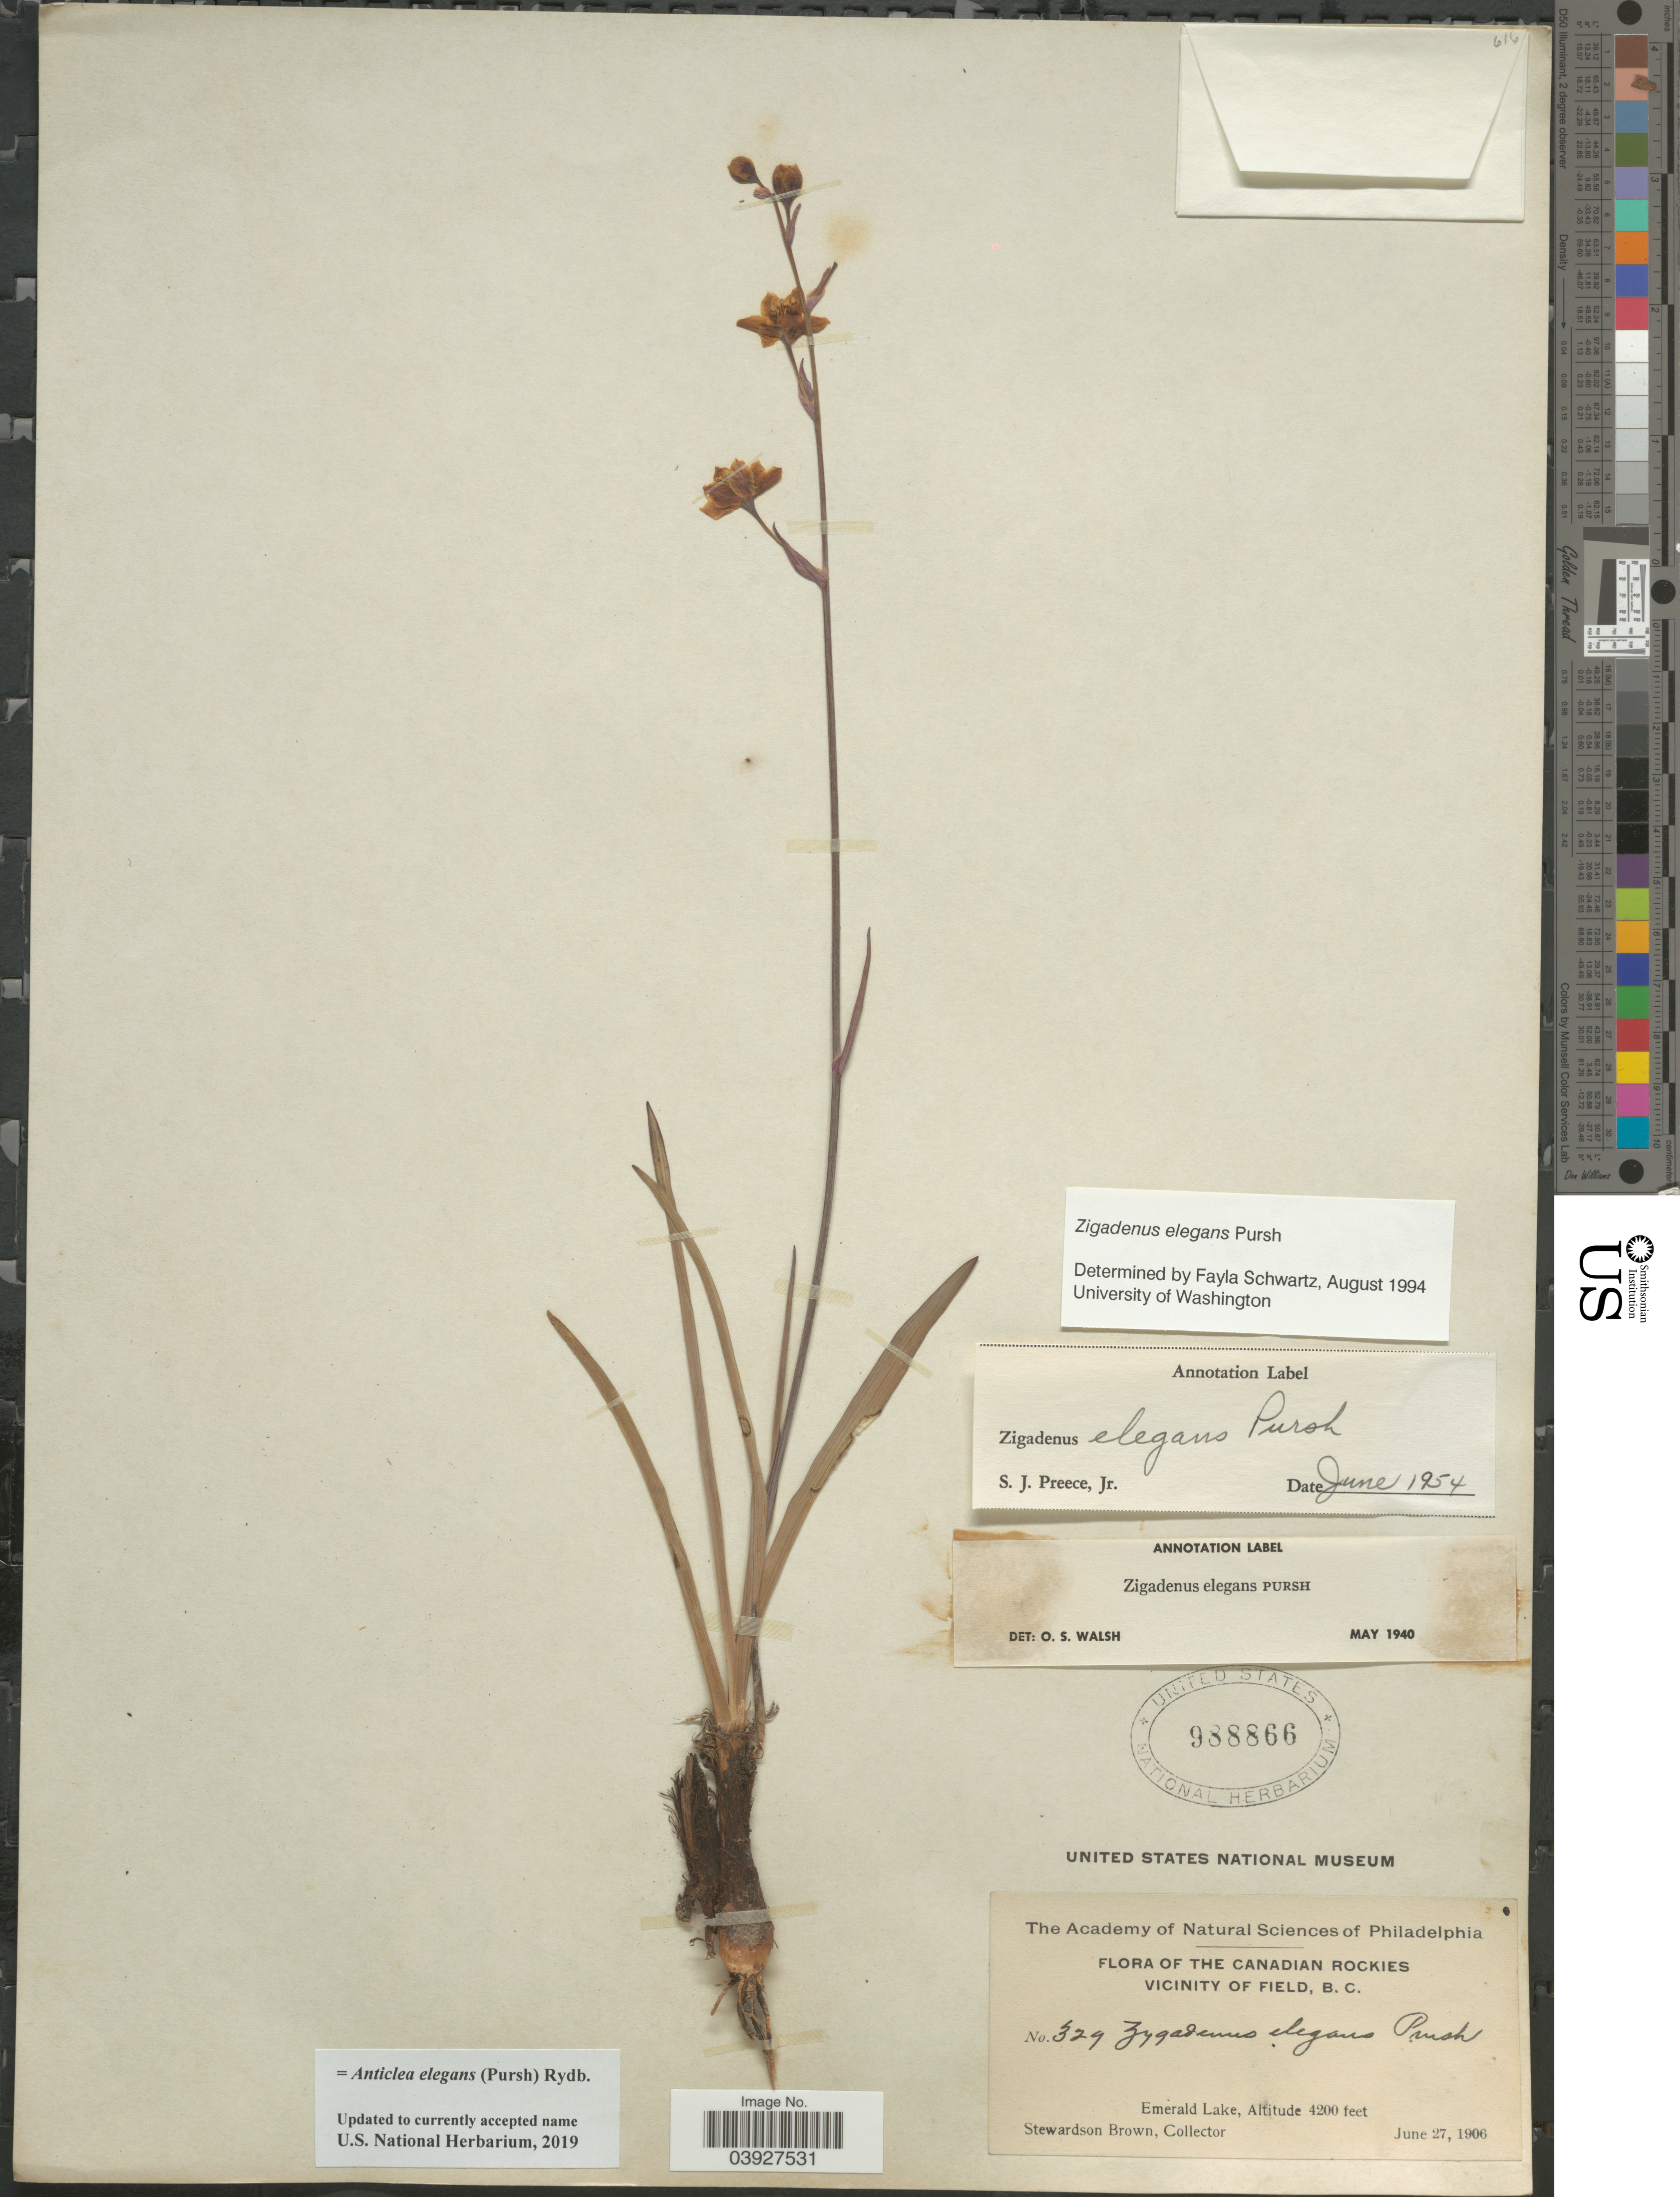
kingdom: Plantae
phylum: Tracheophyta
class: Liliopsida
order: Liliales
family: Melanthiaceae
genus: Anticlea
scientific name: Anticlea elegans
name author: (Pursh) Rydb.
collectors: S. Brown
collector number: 329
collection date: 1906-06-27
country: Canada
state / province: British Columbia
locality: Canadian Rockies. Vicinity of Field. Emerald Lake.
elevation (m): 1280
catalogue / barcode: US 988866